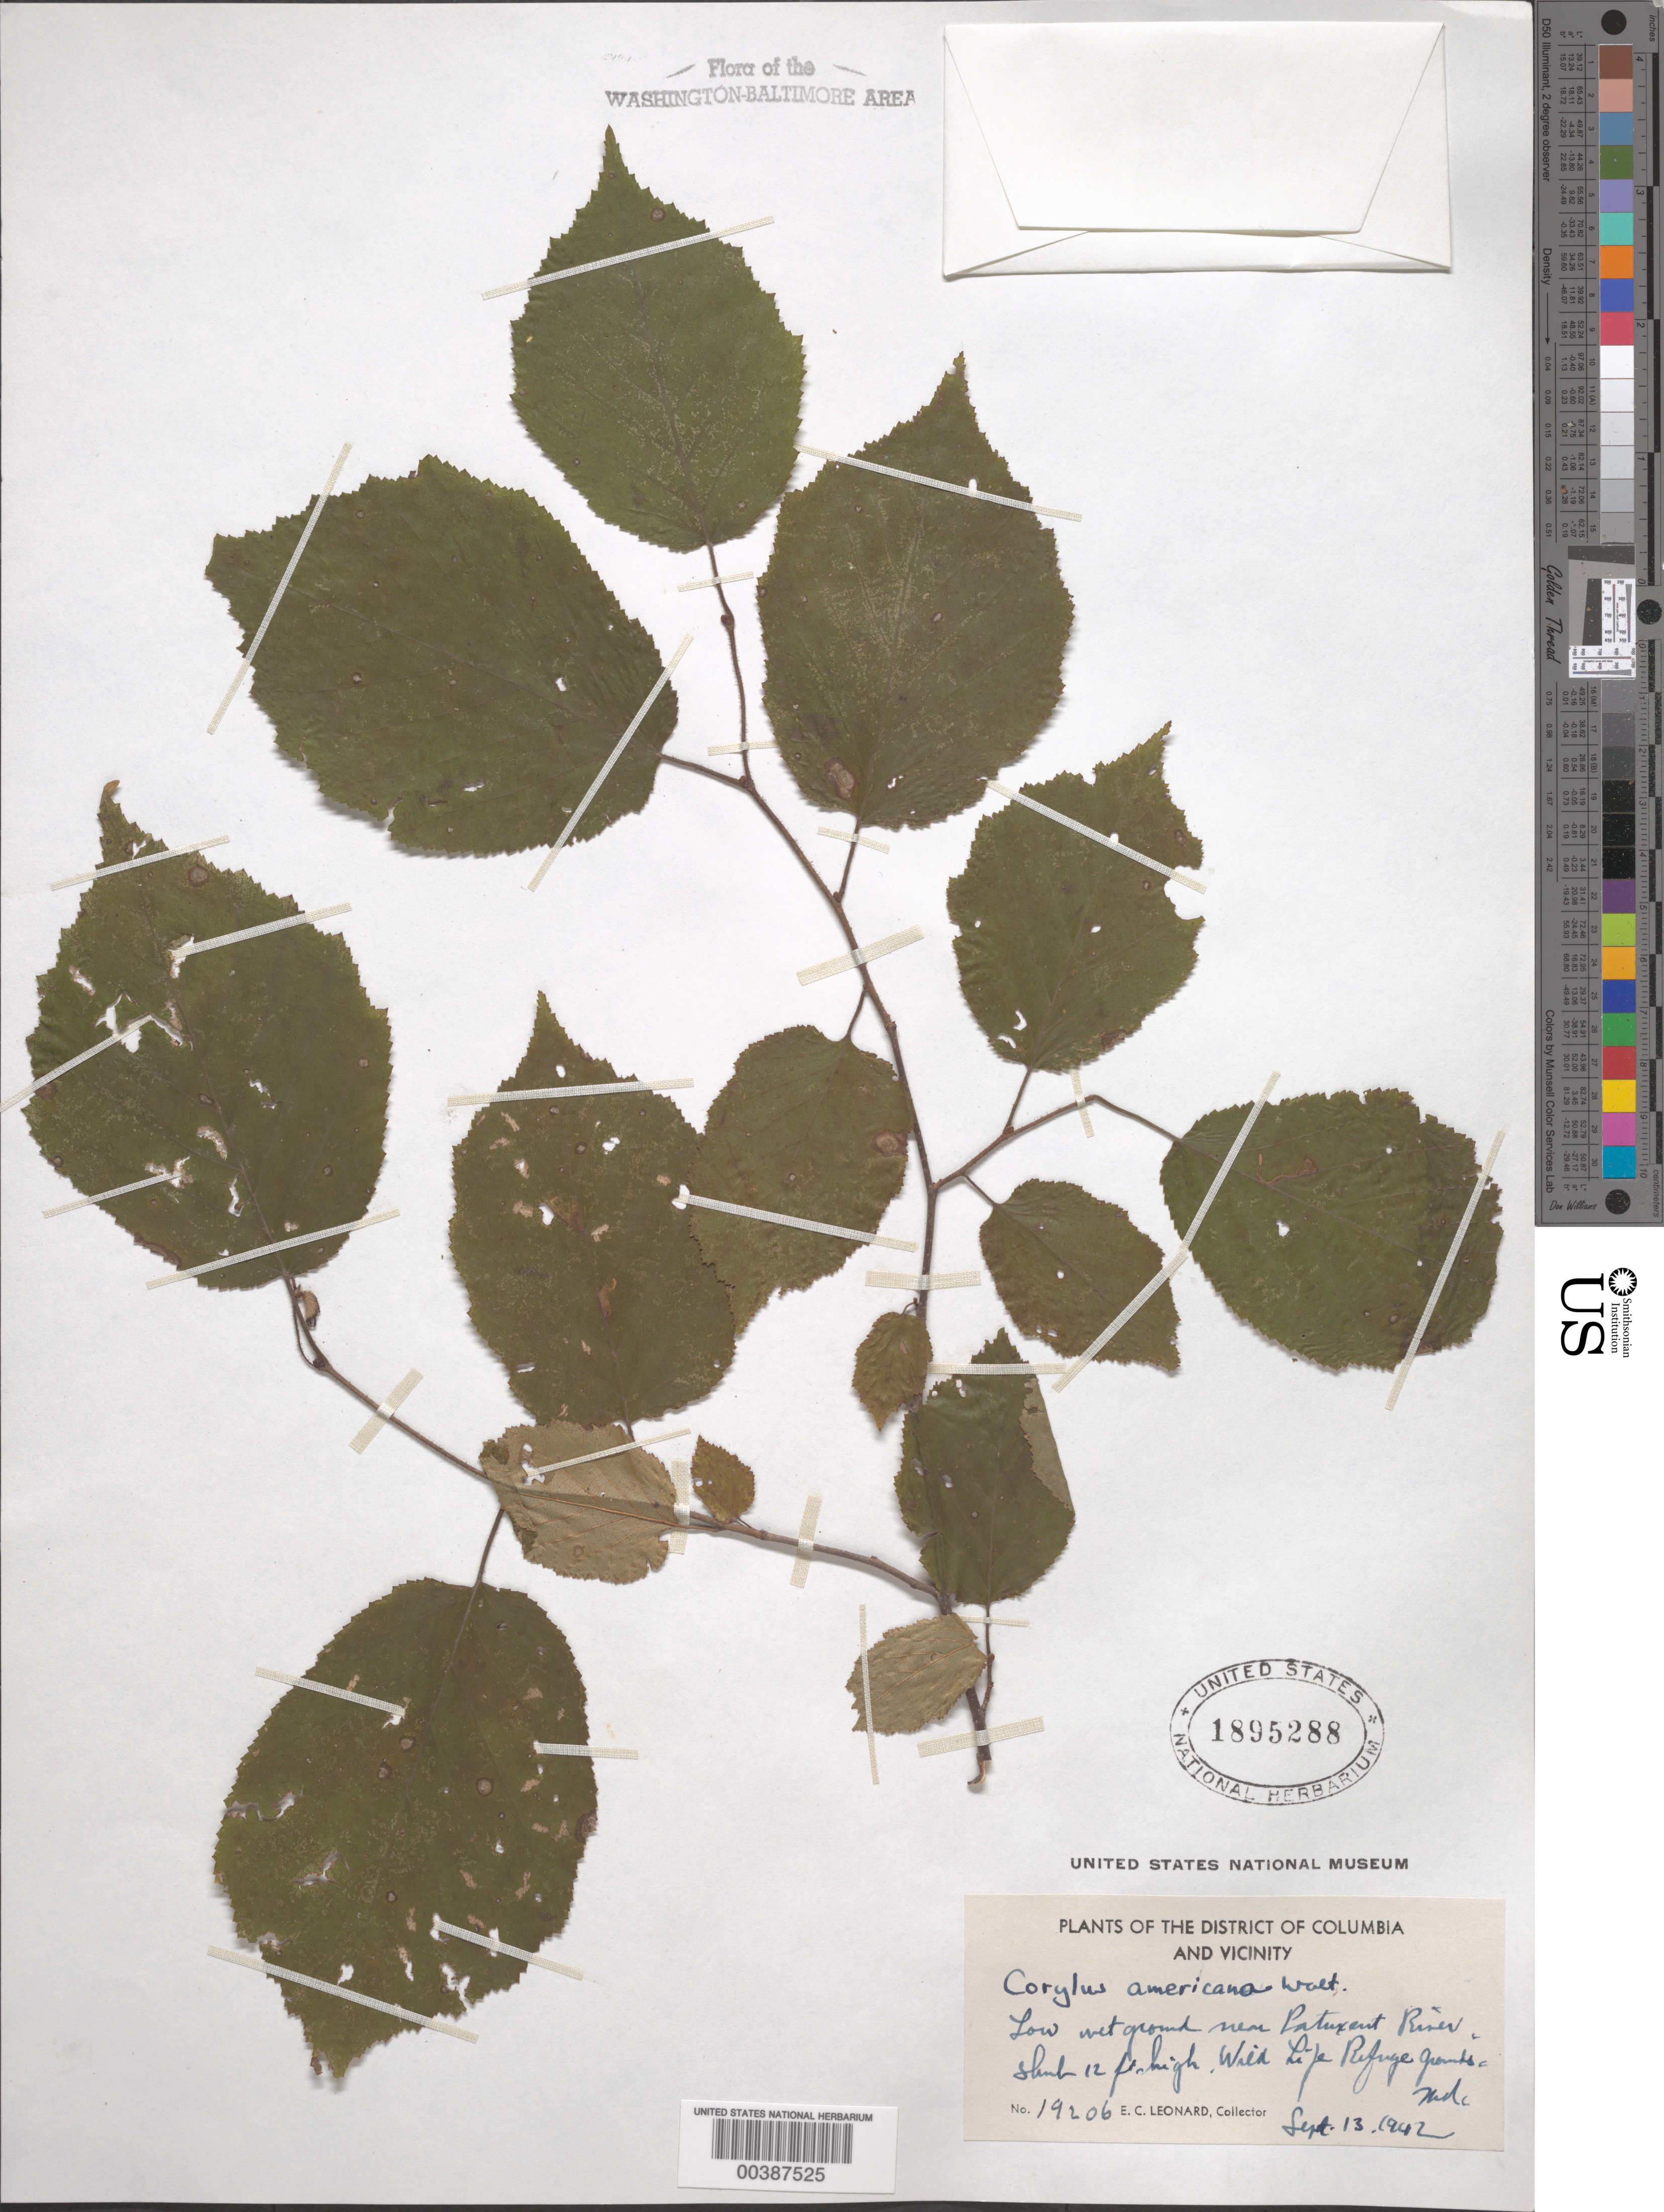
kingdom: Plantae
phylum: Tracheophyta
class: Magnoliopsida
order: Fagales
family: Betulaceae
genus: Corylus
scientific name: Corylus americana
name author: Walter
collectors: E. C. Leonard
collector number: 19206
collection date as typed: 13 Sep 1942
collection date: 1942-09-13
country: United States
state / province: Maryland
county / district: Prince George's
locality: Patuxent River Wildlife Refuge grounds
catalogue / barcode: US 1895288